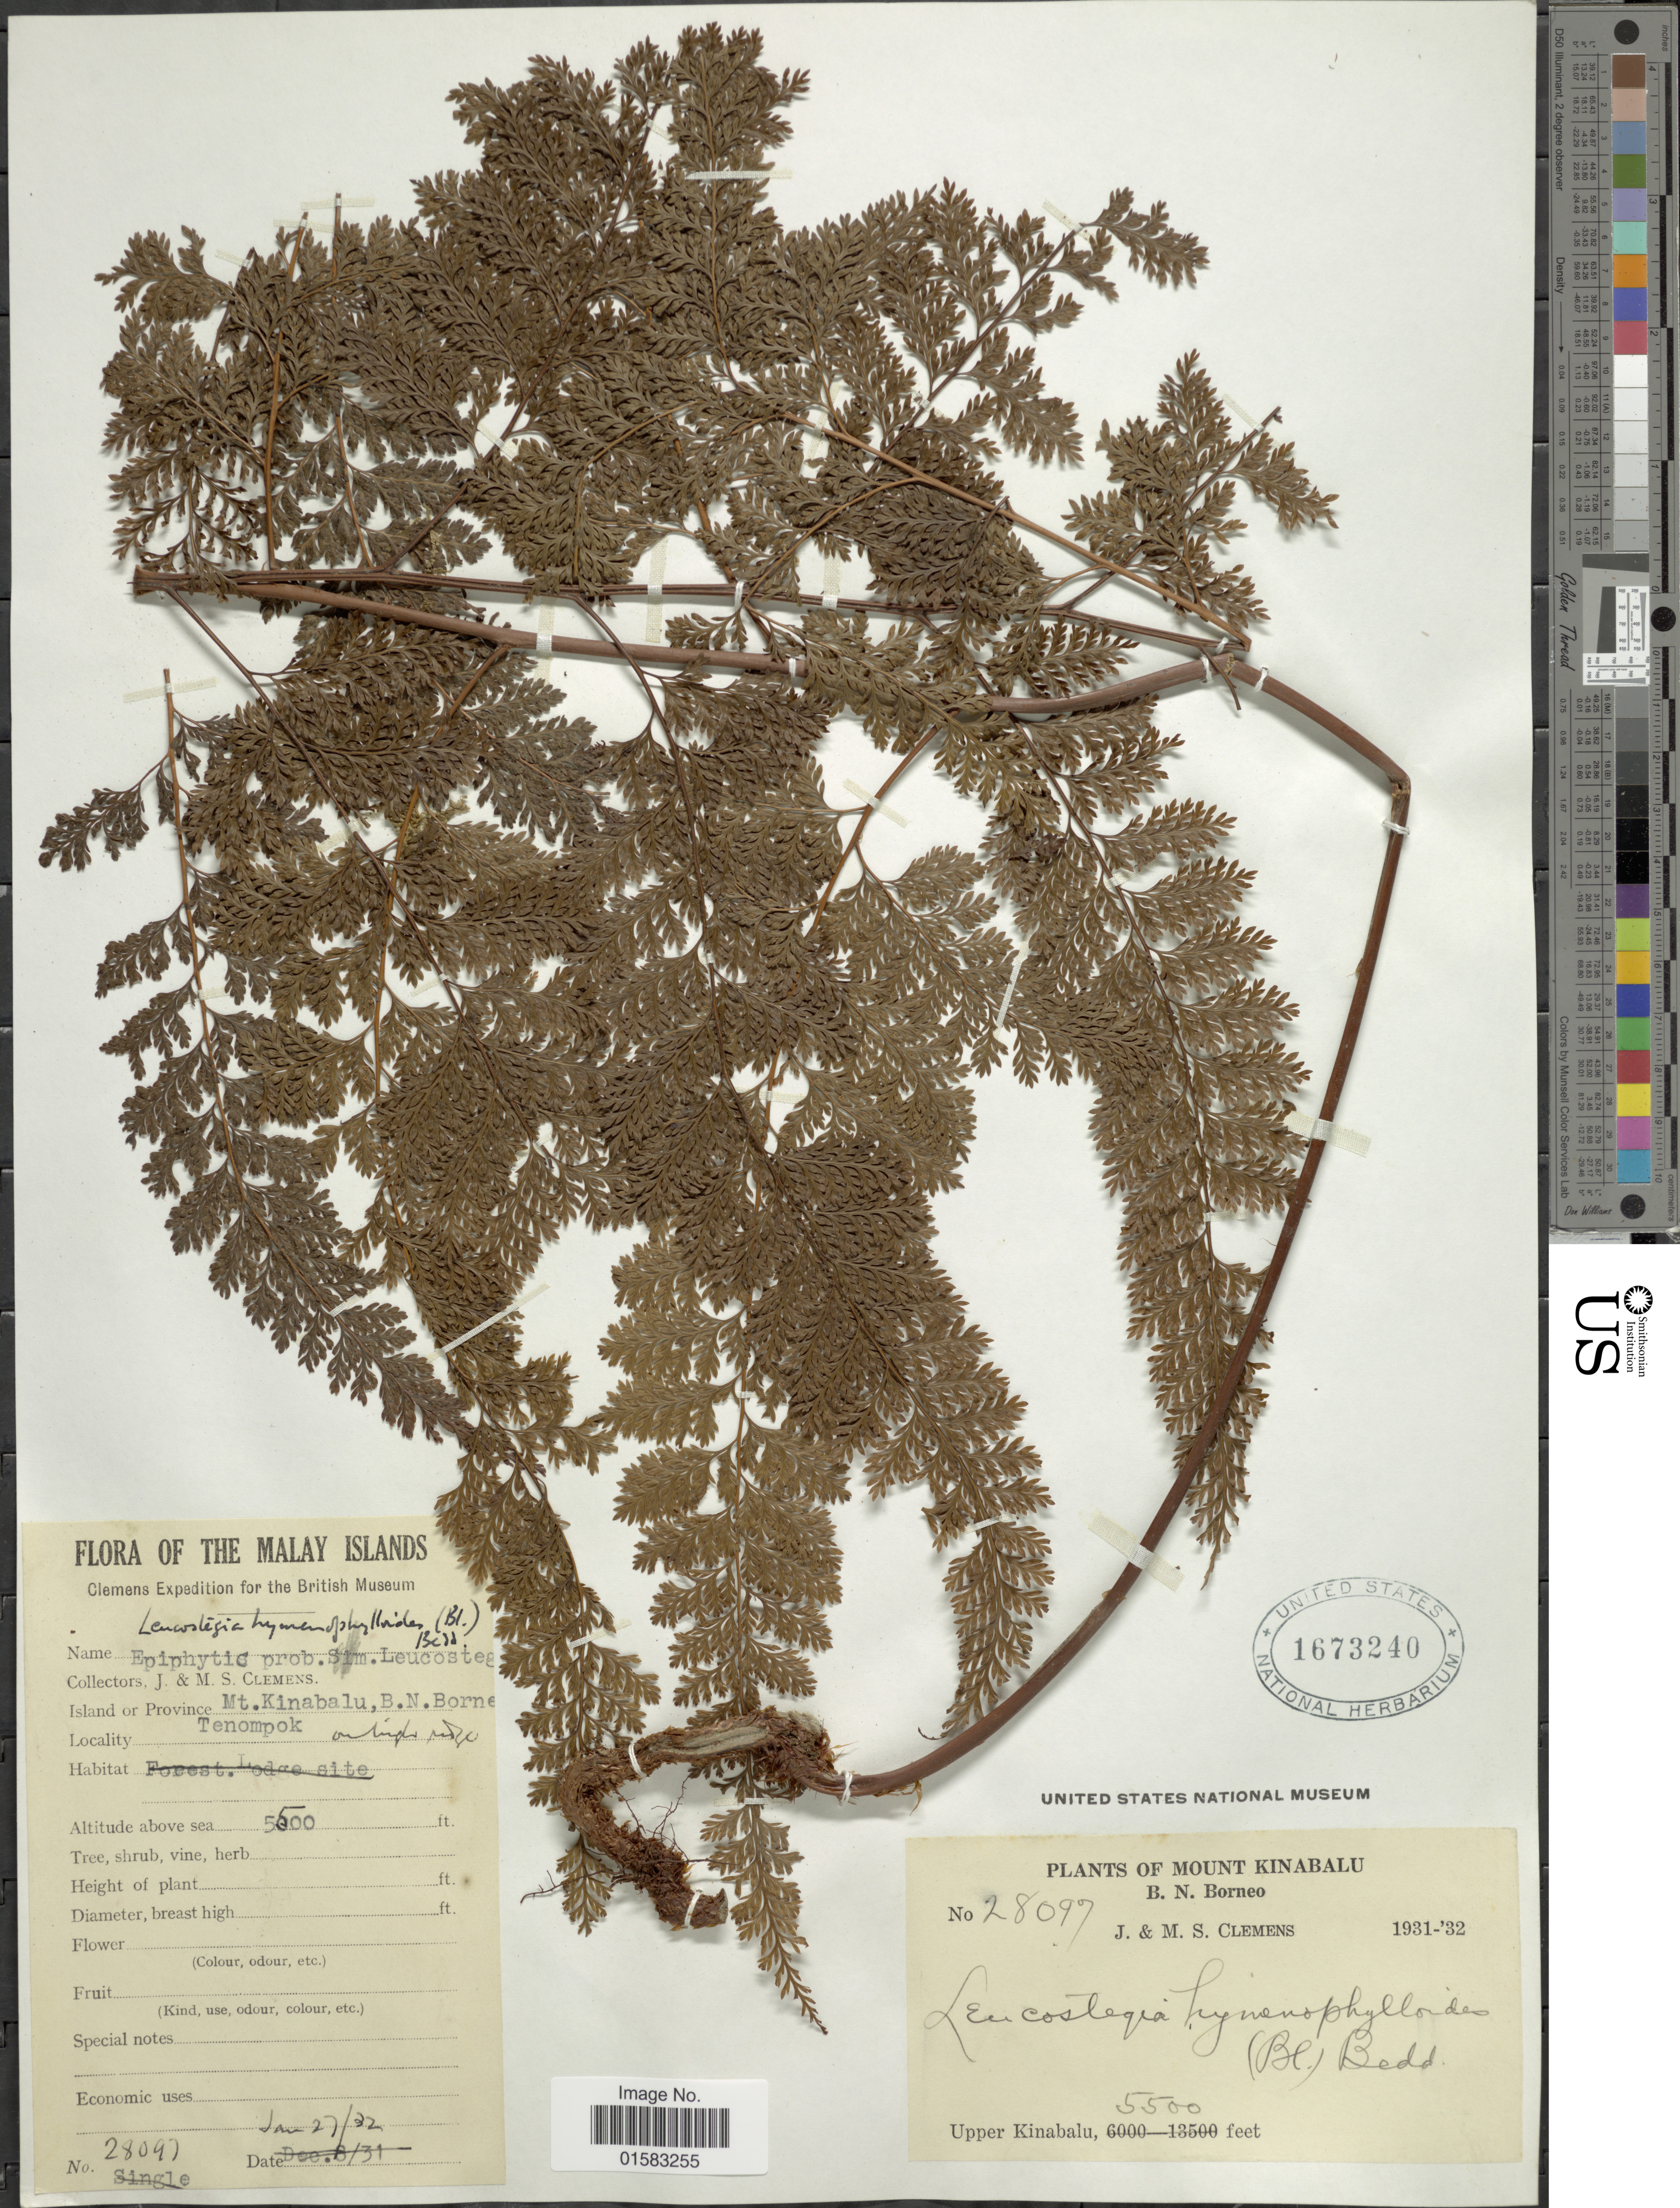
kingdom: Plantae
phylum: Tracheophyta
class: Polypodiopsida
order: Polypodiales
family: Davalliaceae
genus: Davallia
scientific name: Davallia hymenophylloides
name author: (Bedd.) Kuhn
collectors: J. Clemens & M. S. Clemens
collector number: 28097*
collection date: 1932-01-27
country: Malaysia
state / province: Sabah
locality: B.N. Borneo, Mt. Kinabalu, Tenompok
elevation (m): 1676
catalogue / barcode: US 1673240